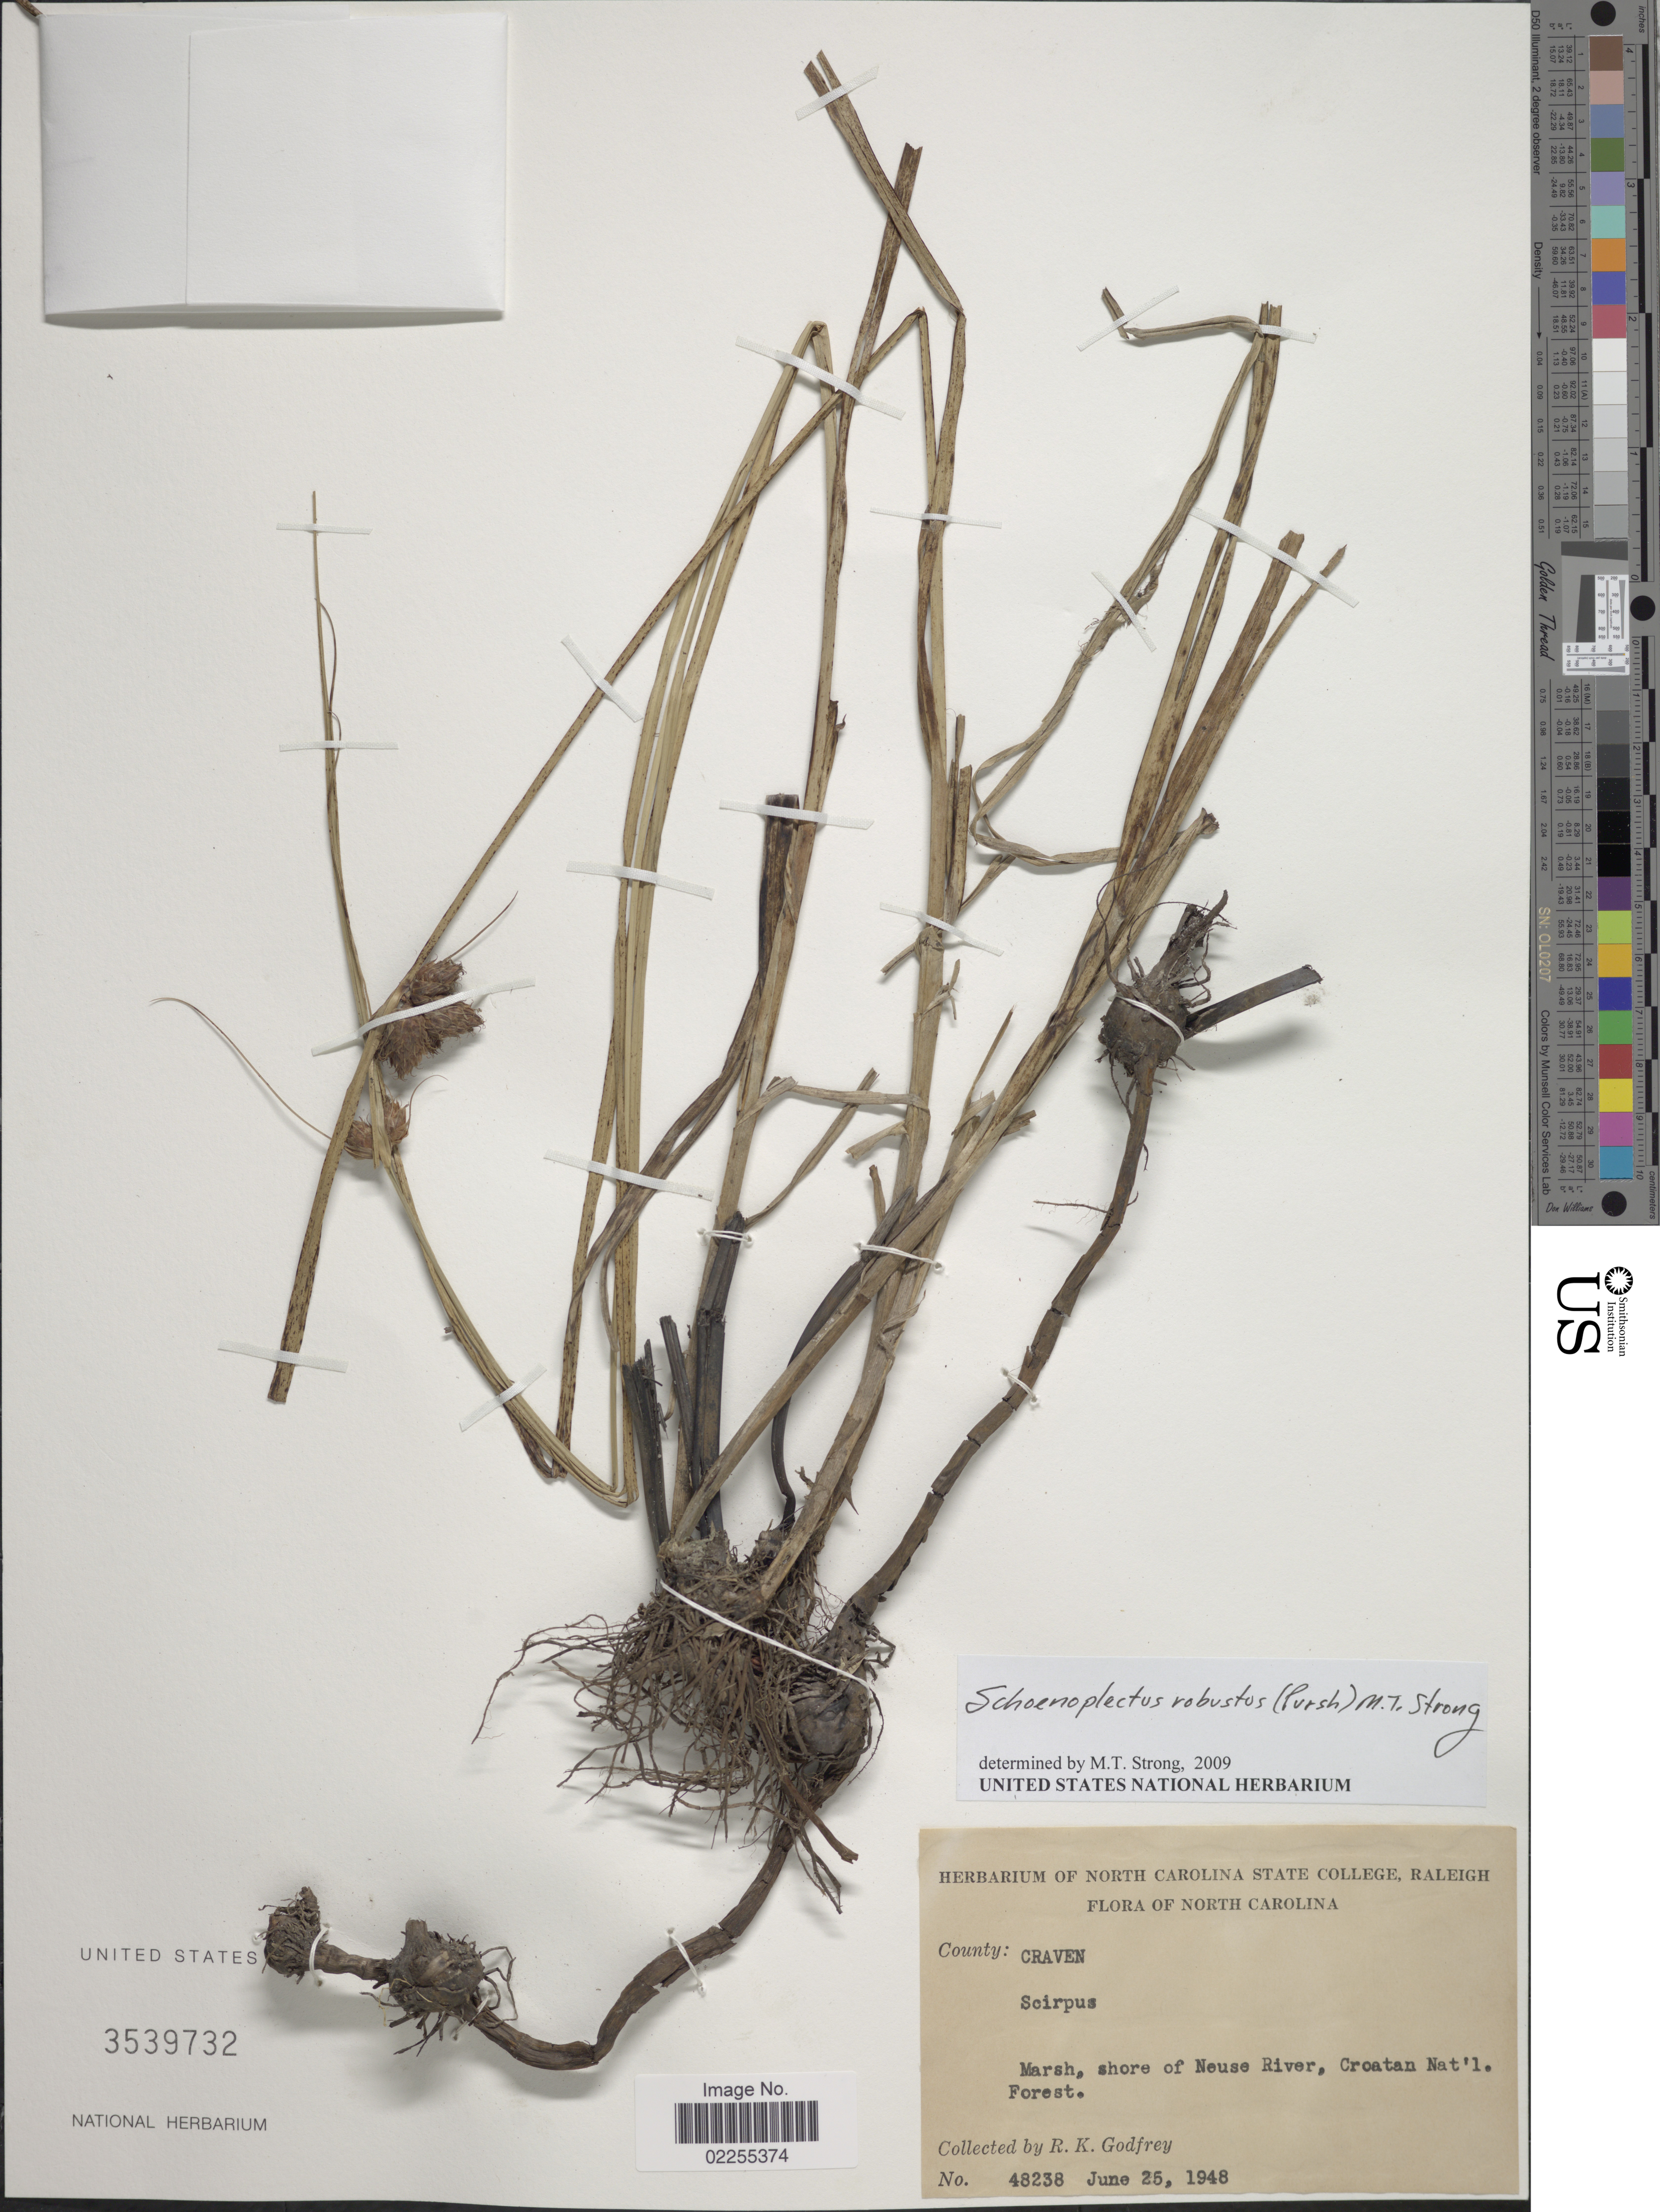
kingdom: Plantae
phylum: Tracheophyta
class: Liliopsida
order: Poales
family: Cyperaceae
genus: Bolboschoenus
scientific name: Bolboschoenus robustus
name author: (Pursh) Soják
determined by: Strong, M. T., (US), Smithsonian Institution - National Museum of Natural History (UNITED STATES)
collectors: R. K. Godfrey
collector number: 48238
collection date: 1948-06-25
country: United States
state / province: North Carolina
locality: County: Craven, marsh, shore of Neuse River, Croatan Nat'l. Forest.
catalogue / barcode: US 3539732